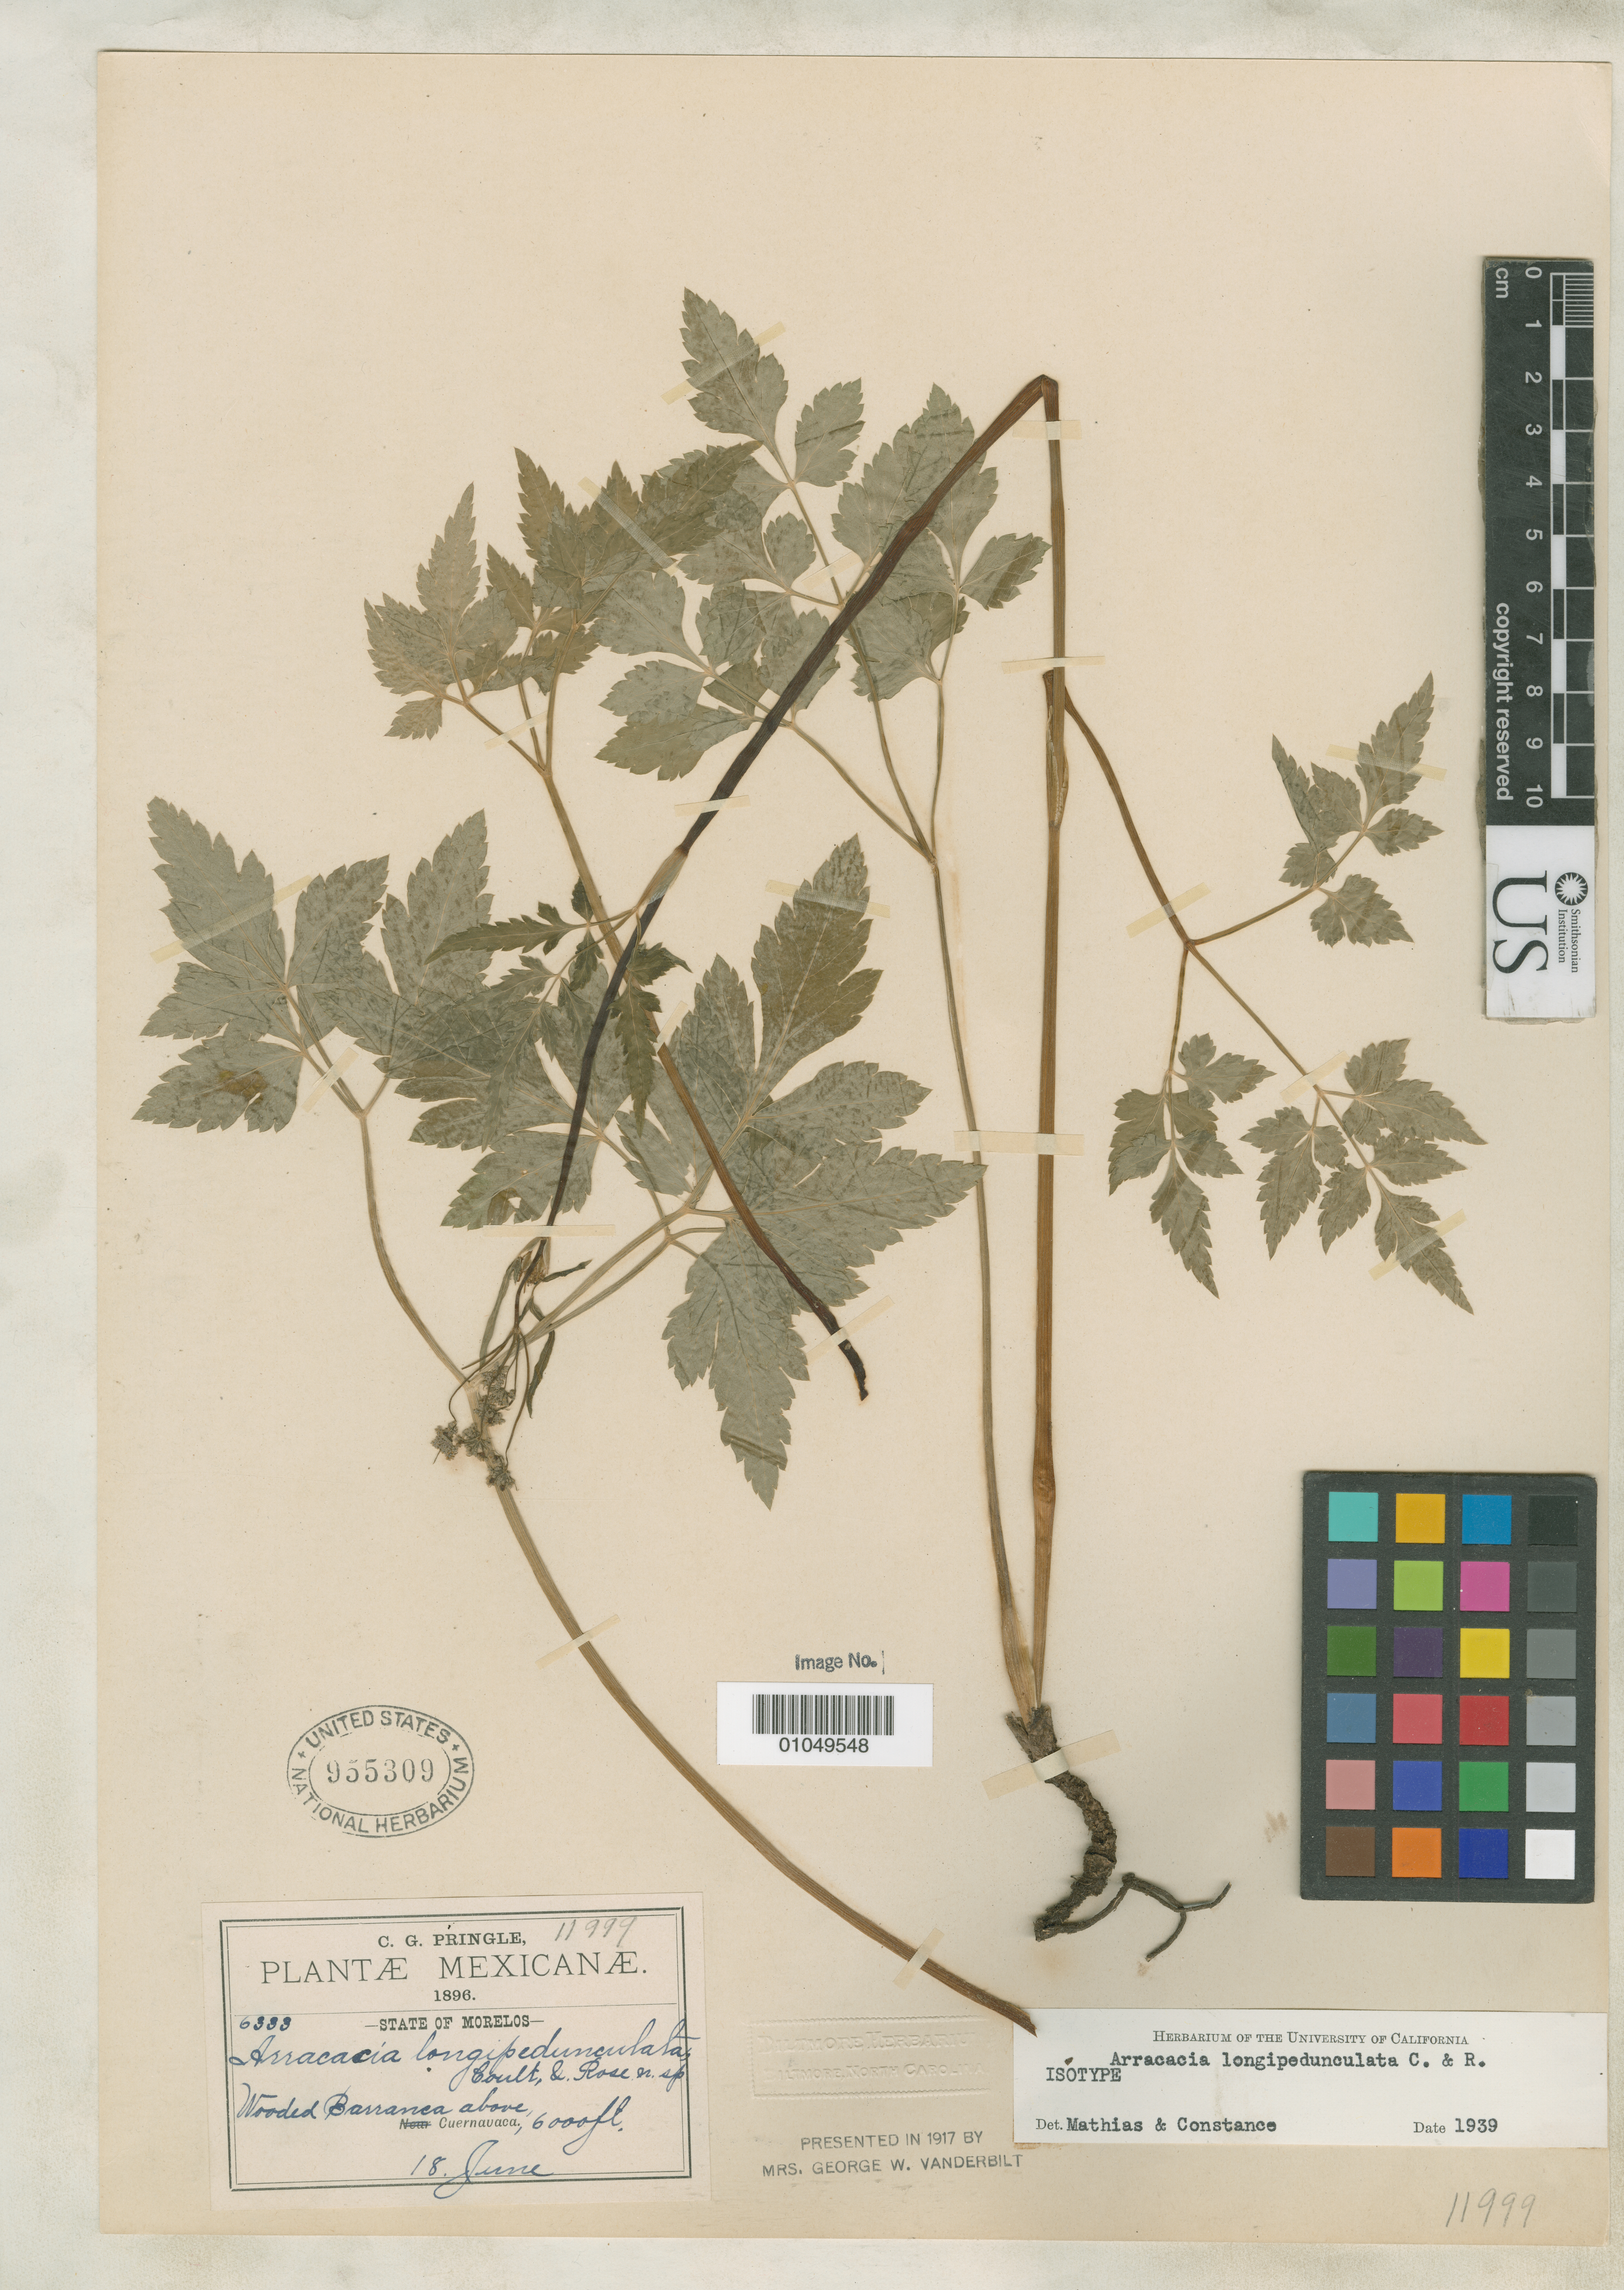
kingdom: Plantae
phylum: Tracheophyta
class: Magnoliopsida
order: Apiales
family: Apiaceae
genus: Arracacia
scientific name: Arracacia longipedunculata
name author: J.M. Coult. & Rose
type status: Type Collection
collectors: C. G. Pringle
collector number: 6333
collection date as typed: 18 Jun 1896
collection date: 1896-06-18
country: Mexico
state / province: Morelos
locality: Wooded barranca above Cuernavaca.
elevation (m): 1829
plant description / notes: This sheet (USNH 955309) annotated as "Isotype" by Mathias & Constance (1939). Protologue cites collection date of "June 19, 1896" which does not correspond to any specimens at US.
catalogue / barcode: US 955309